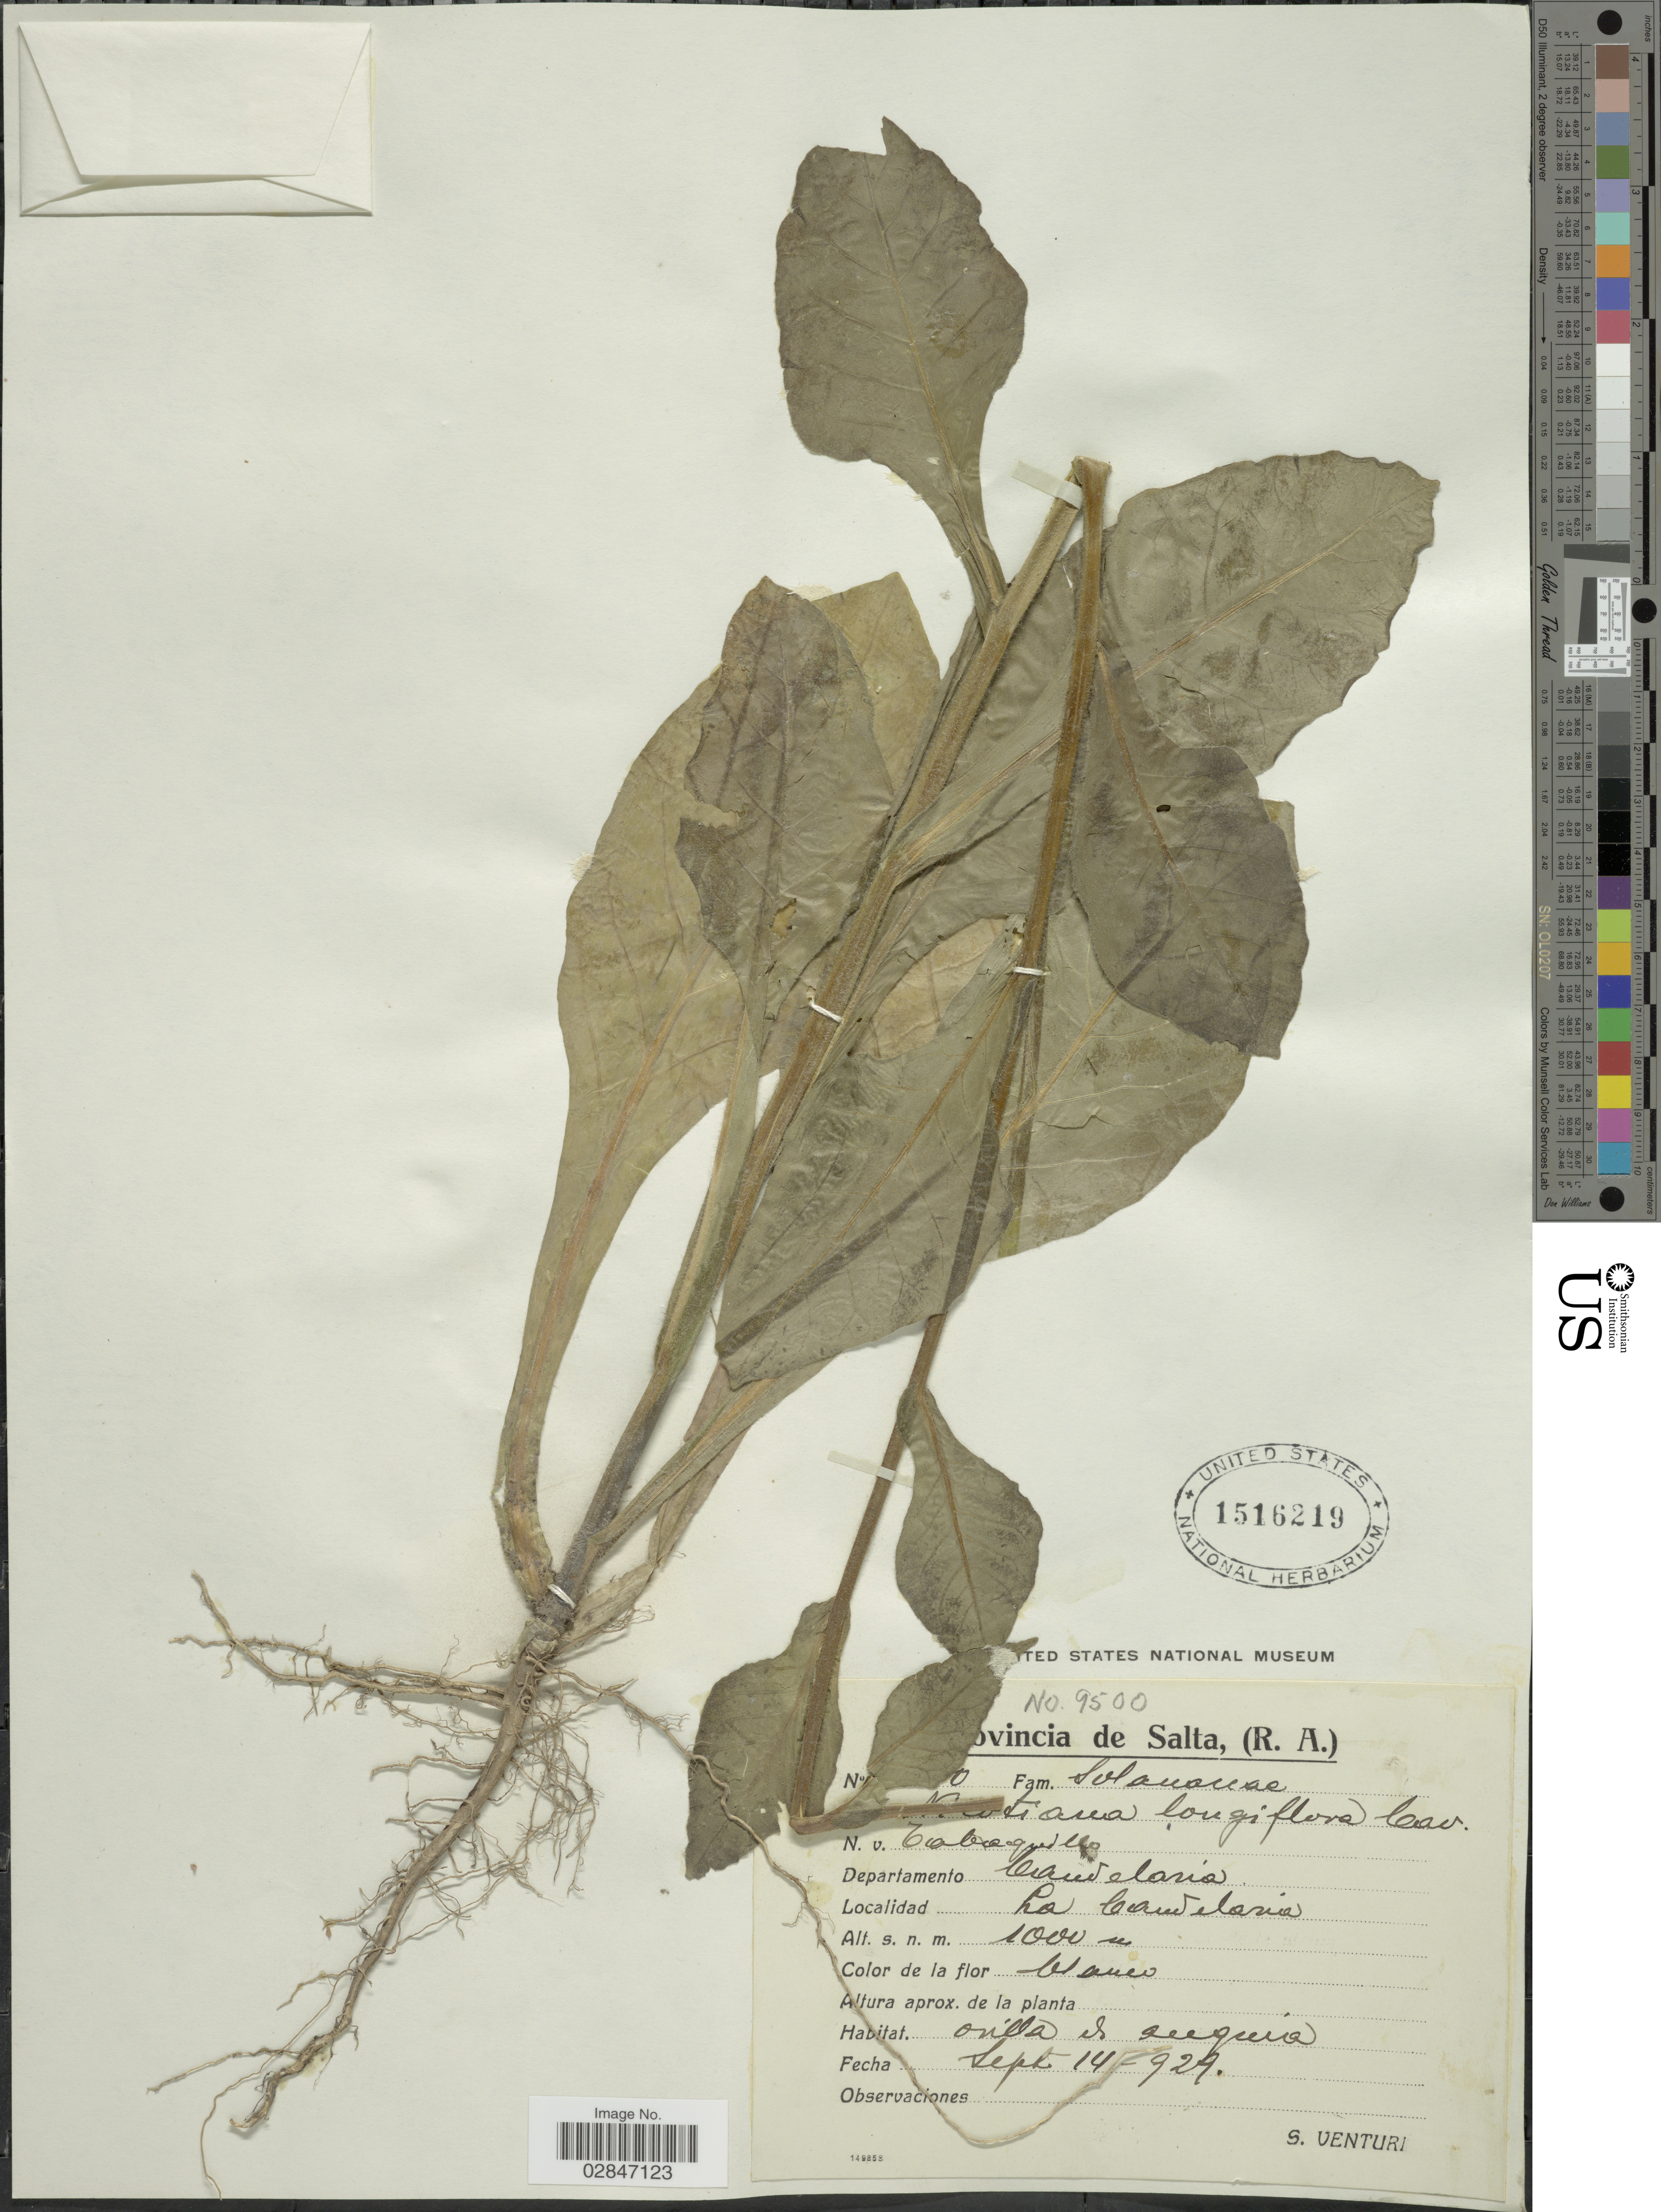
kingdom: Plantae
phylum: Tracheophyta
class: Magnoliopsida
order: Solanales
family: Solanaceae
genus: Nicotiana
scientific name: Nicotiana longiflora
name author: Cav.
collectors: S. Venturi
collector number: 9500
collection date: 1929-09-14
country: Argentina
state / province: Salta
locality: Provincia de Salta, (R.A.) Departamento Candelaria, La Candelaria.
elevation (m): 1000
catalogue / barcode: US 1516219